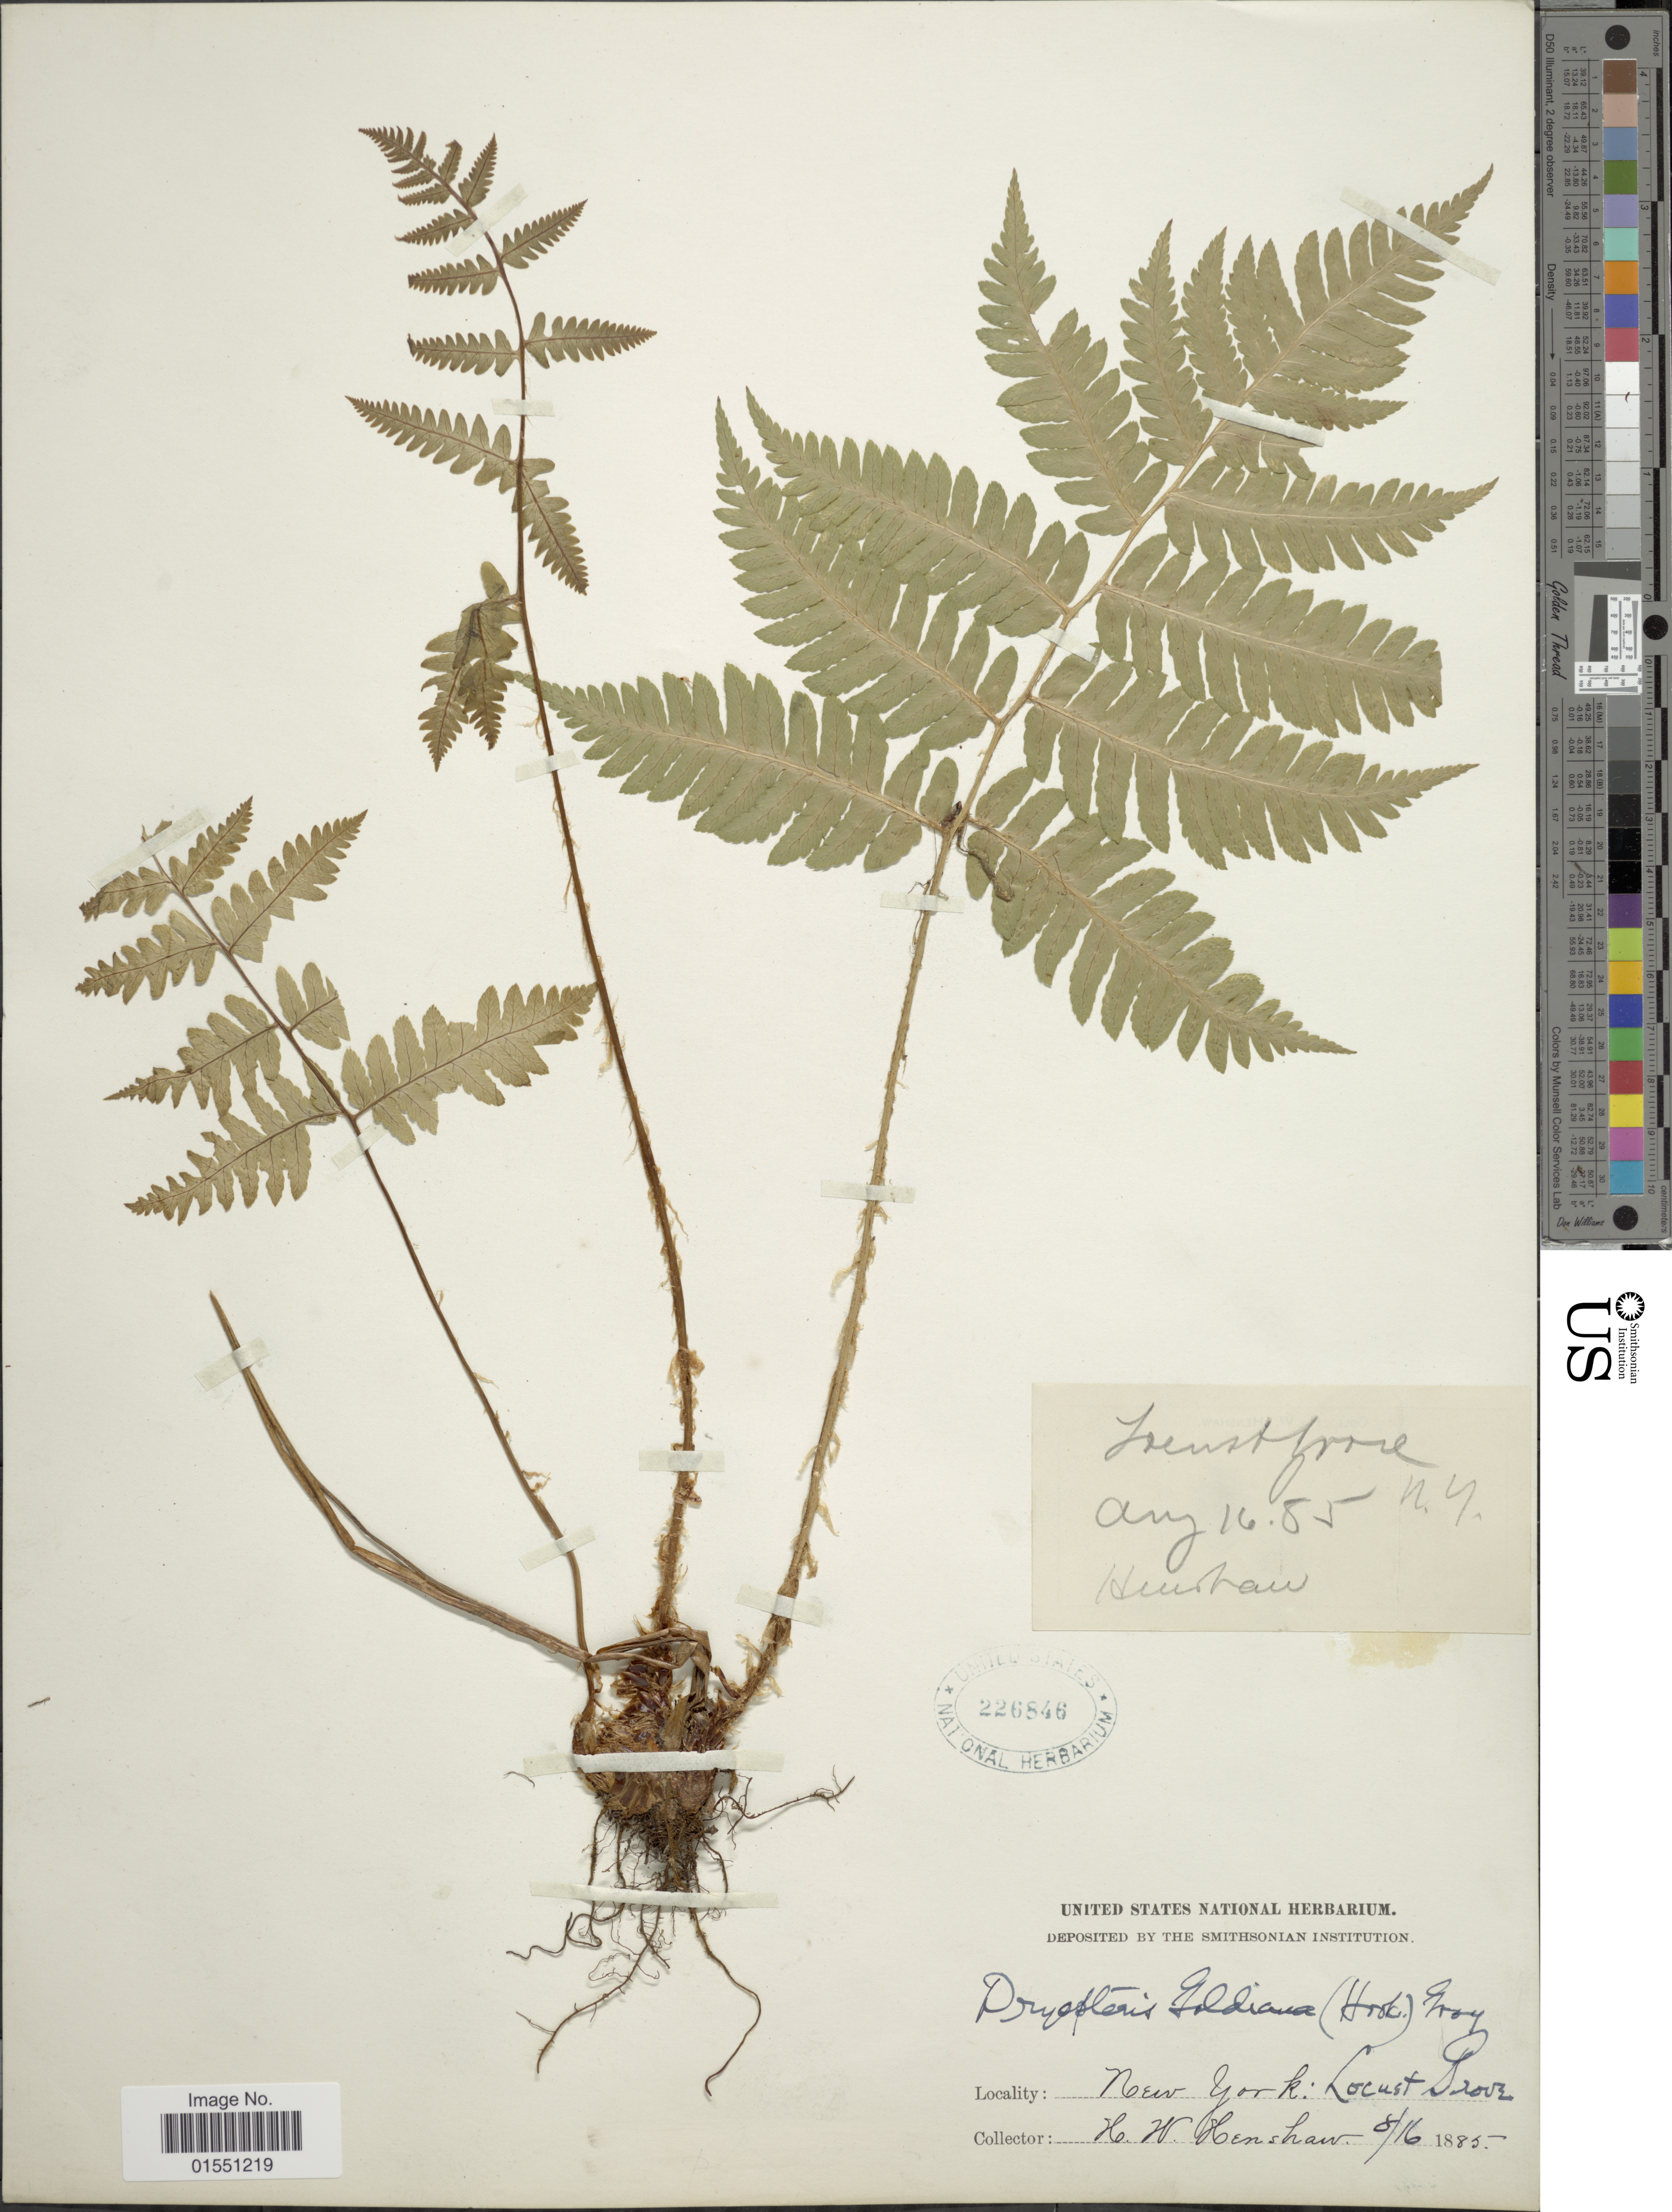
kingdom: Plantae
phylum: Tracheophyta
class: Polypodiopsida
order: Polypodiales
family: Dryopteridaceae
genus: Dryopteris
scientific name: Dryopteris goldiana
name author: (Hook. ex Goldie) A. Gray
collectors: H. Henshaw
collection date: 1885-08-16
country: United States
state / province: New York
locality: Locust Grove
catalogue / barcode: US 226846